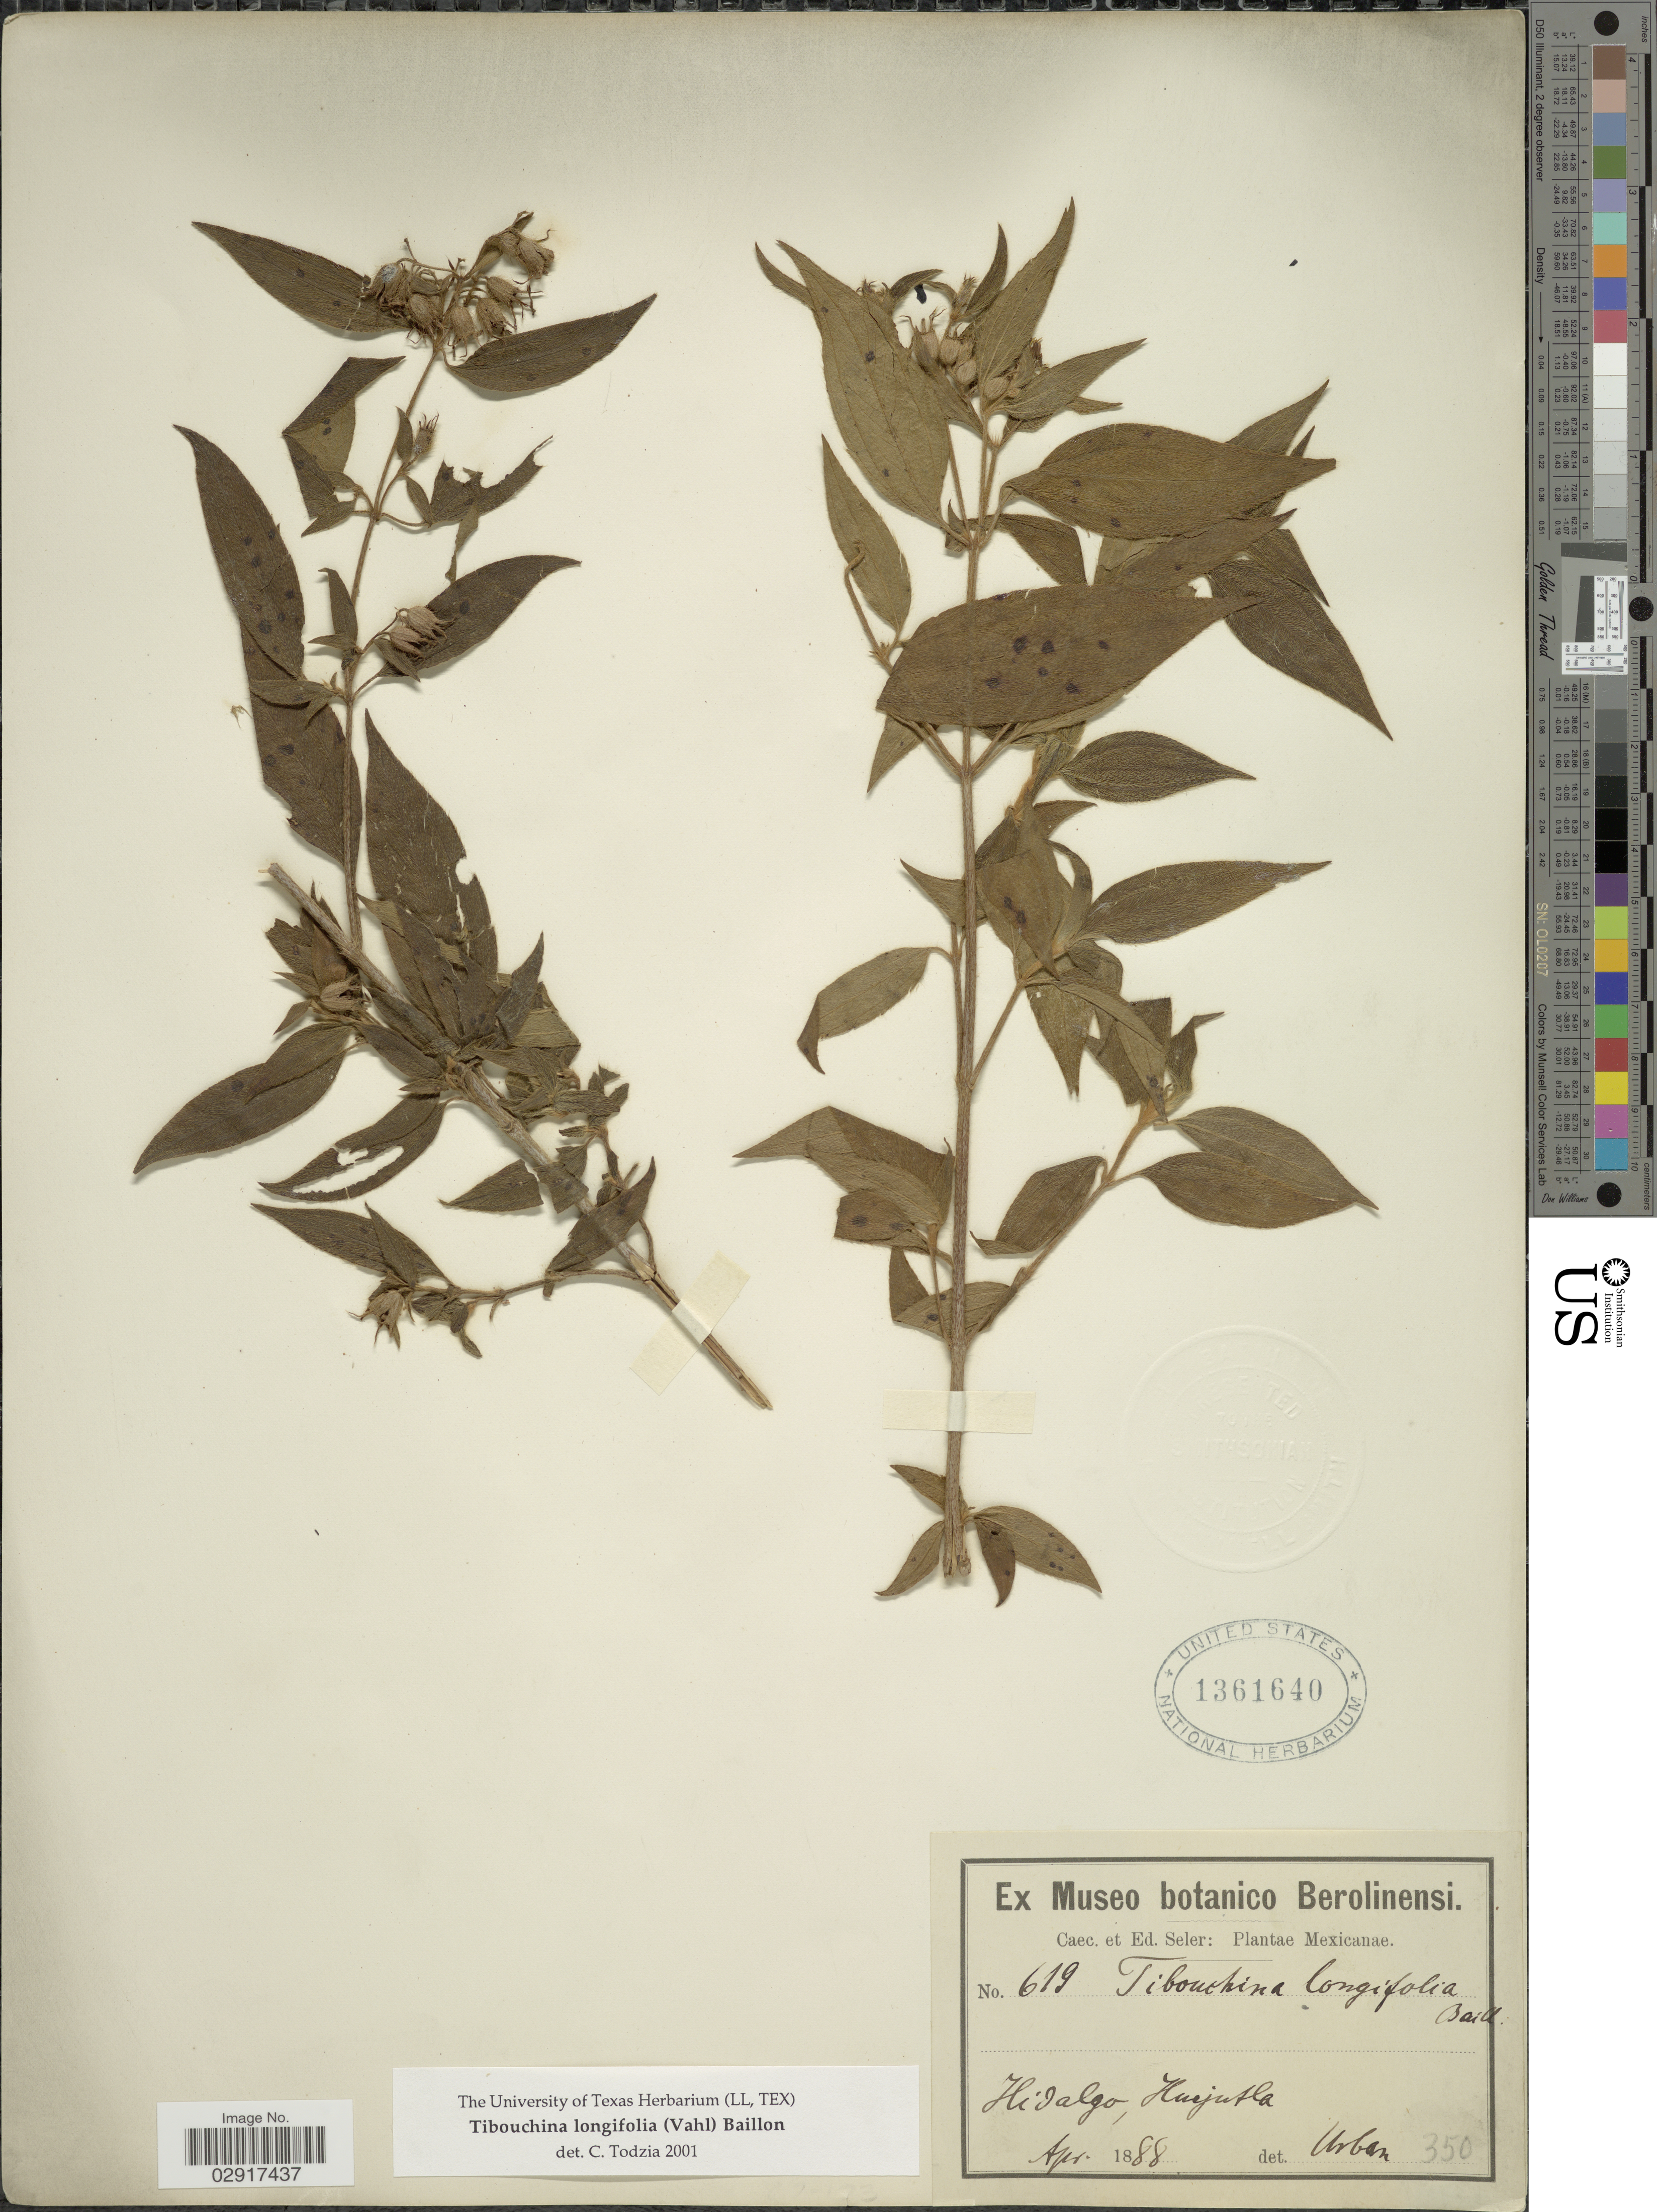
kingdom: Plantae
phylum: Tracheophyta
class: Magnoliopsida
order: Myrtales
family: Melastomataceae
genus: Chaetogastra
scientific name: Chaetogastra longifolia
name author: (Vahl) DC.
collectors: C. Seler & E. G. Seler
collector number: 619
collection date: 1888-04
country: Mexico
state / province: Hidalgo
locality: Huejutla.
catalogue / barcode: US 1361640